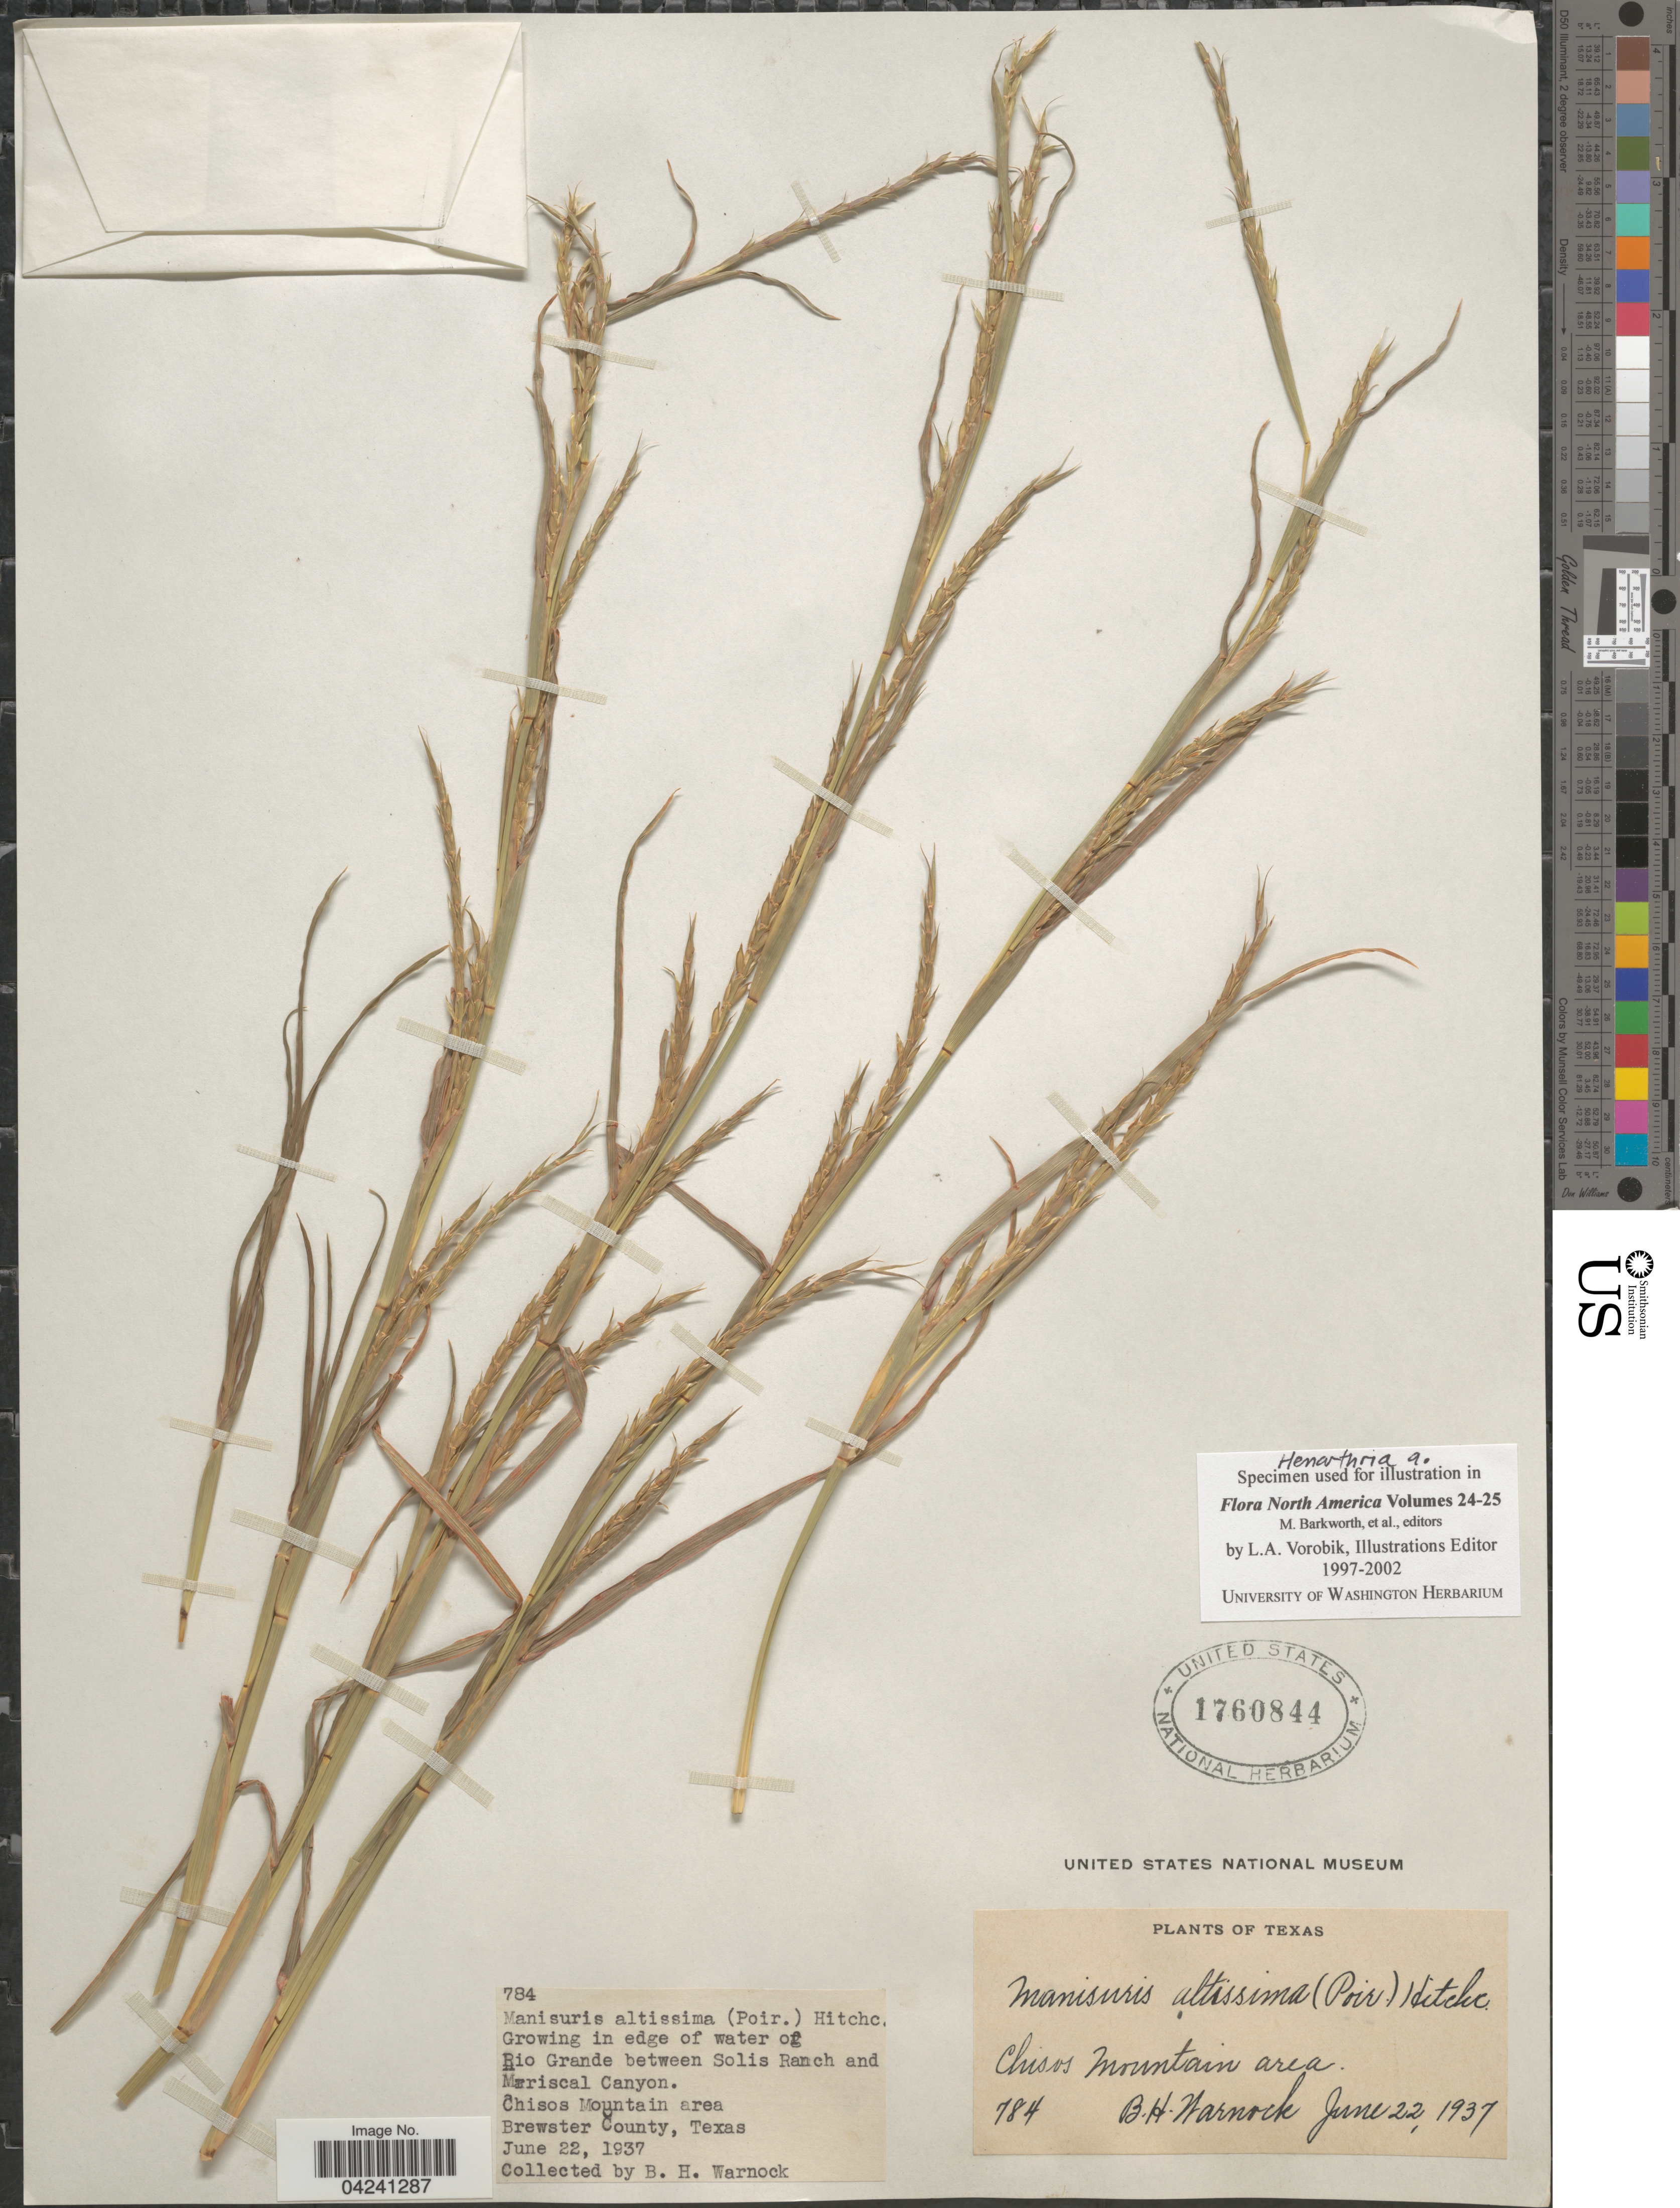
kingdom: Plantae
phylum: Tracheophyta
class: Liliopsida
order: Poales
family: Poaceae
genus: Hemarthria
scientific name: Hemarthria altissima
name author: (Poir.) Stapf & C. E. Hubb.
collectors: B. H. Warnock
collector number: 784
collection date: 1937-06-22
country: United States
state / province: Texas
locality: Rio Grande between Solis Ranch and Mariscal Canyon. Chisos Mountain area. Brewster County.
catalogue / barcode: US 1760844